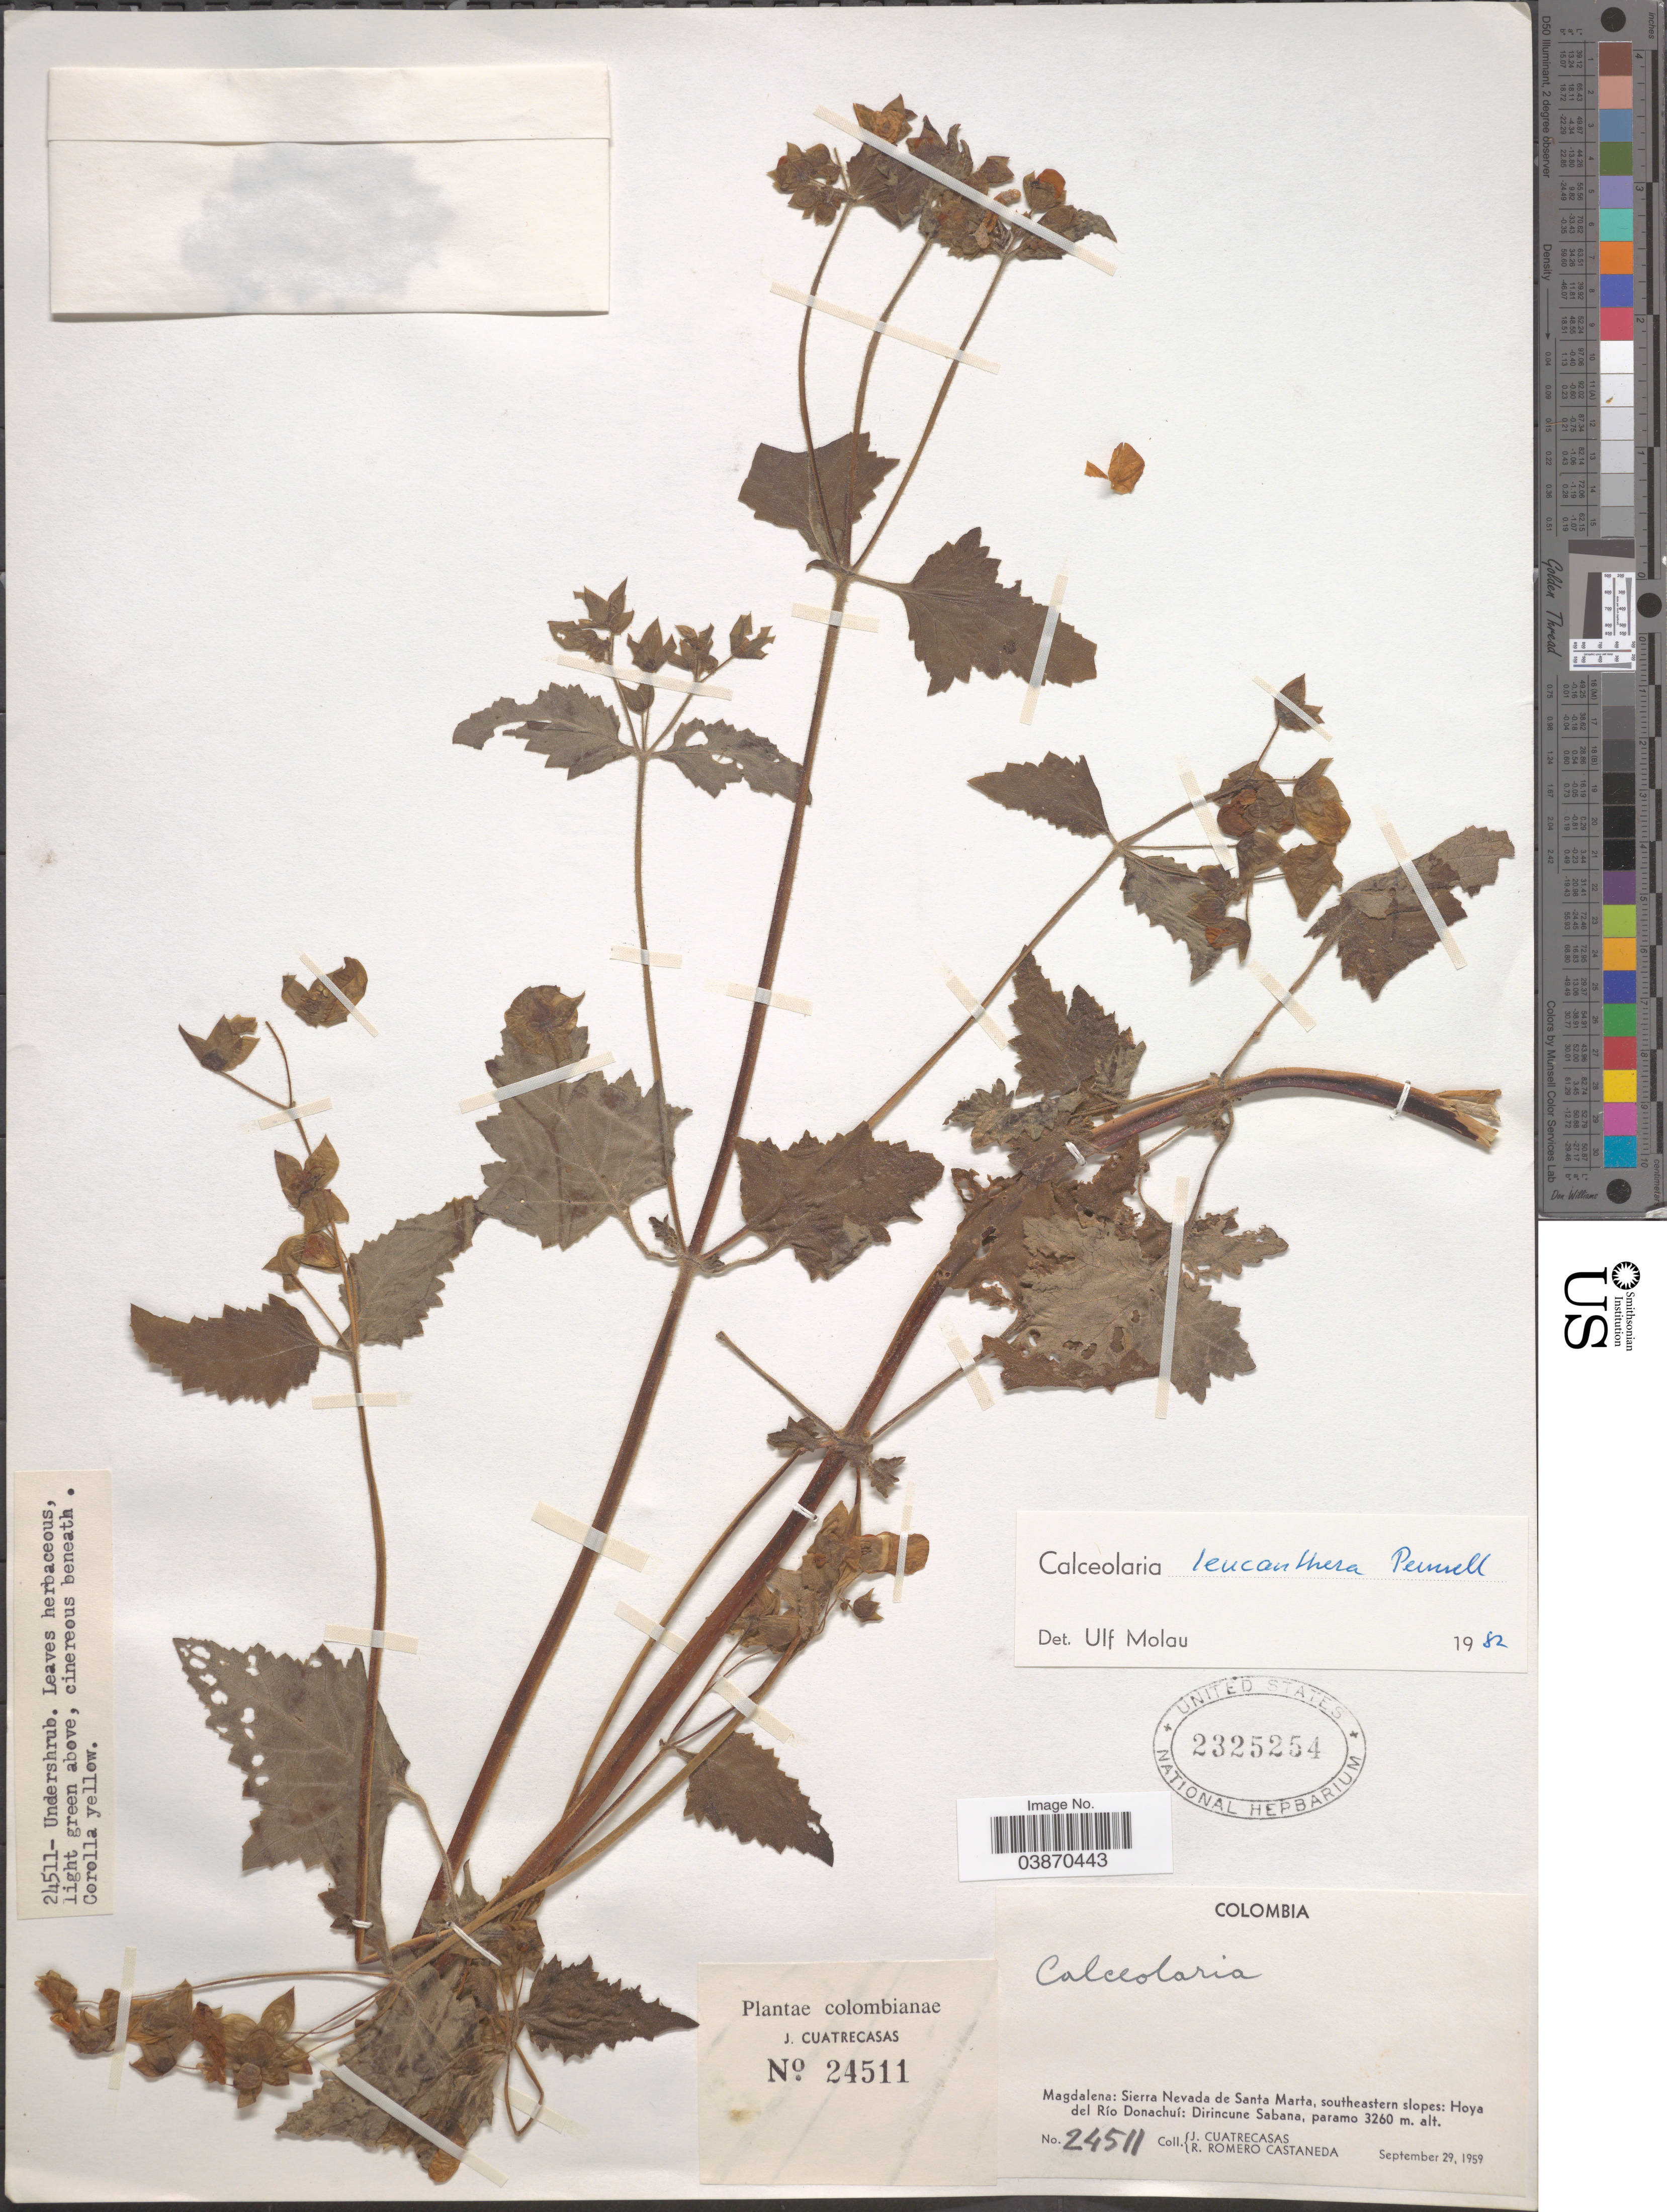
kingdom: Plantae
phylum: Tracheophyta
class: Magnoliopsida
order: Lamiales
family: Calceolariaceae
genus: Calceolaria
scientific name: Calceolaria leucanthera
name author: Pennell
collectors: J. Cuatrecasas & R. Romero Castañeda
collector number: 24511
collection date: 1959-09-29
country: Colombia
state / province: Magdalena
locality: Sierra Nevada de Santa Marta, southeastern slopes: Hoya del Río Donachuí: Dirincune Sabana, paramo.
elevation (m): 3260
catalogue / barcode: US 2325254